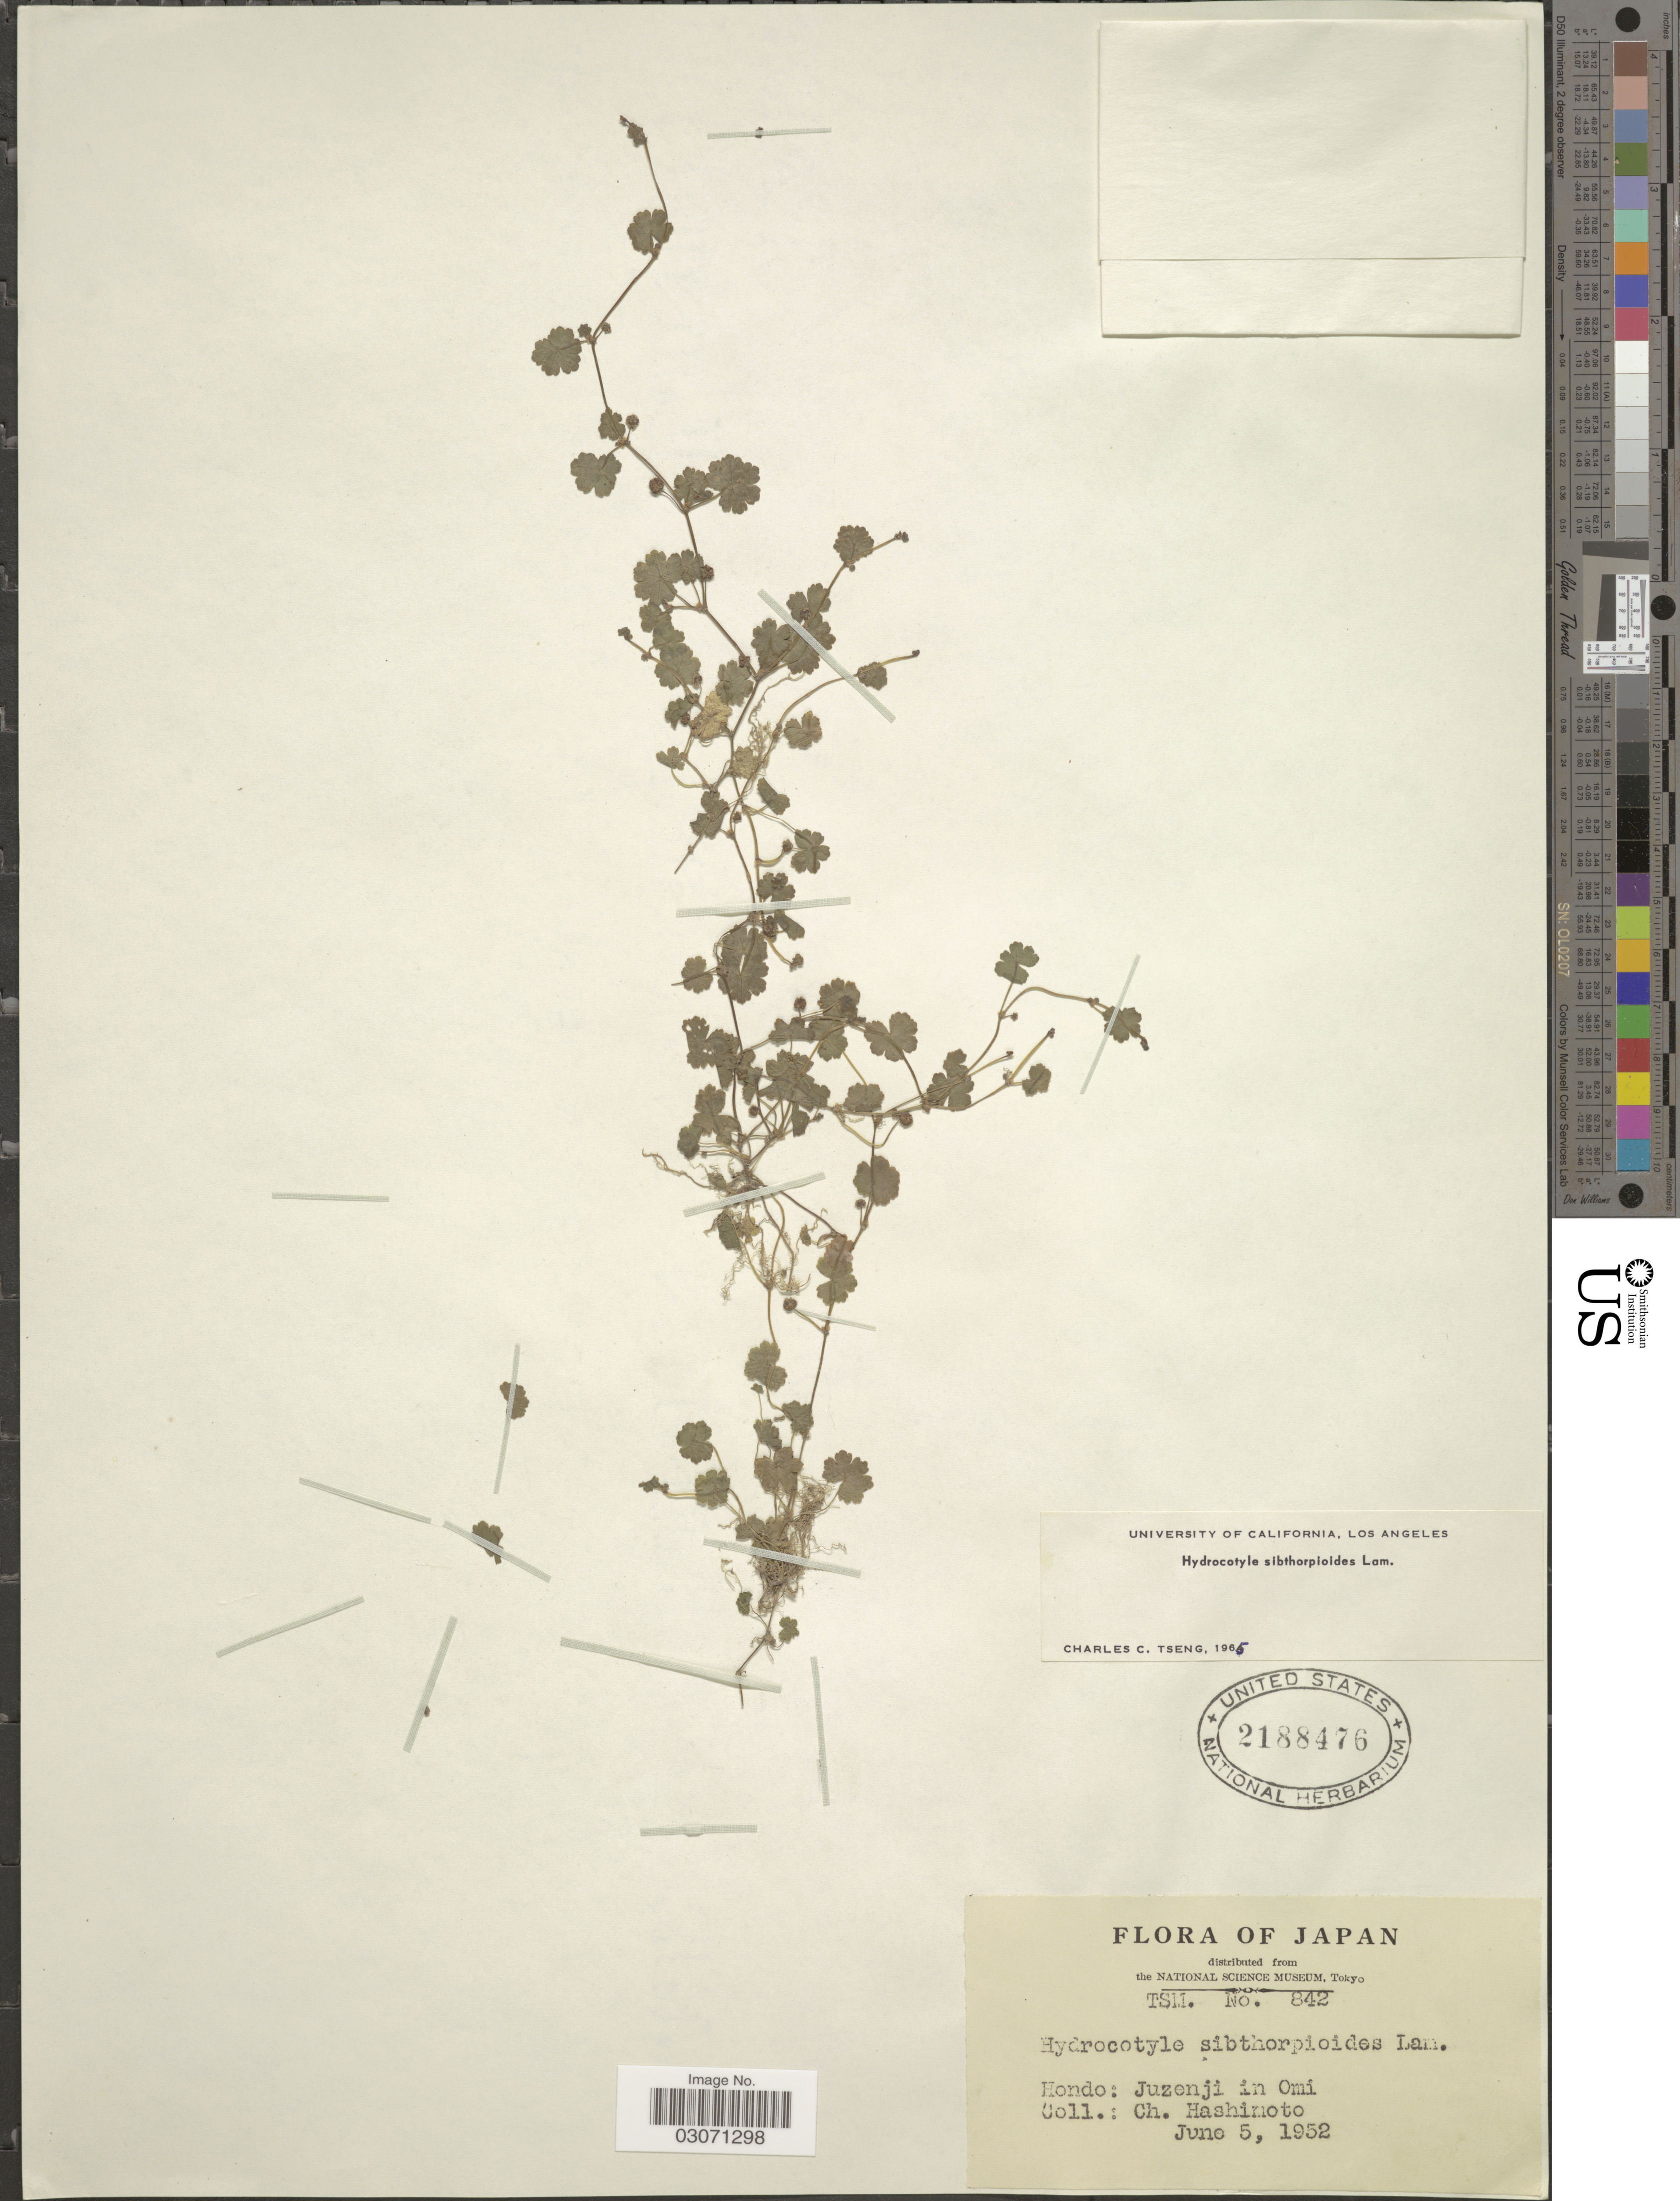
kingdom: Plantae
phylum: Tracheophyta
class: Magnoliopsida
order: Apiales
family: Araliaceae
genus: Hydrocotyle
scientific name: Hydrocotyle sibthorpioides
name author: Lam.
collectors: C. Hashimoto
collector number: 842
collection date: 1952-06-05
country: Japan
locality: Hondo: Juzenji in Omi.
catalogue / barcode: US 2188476